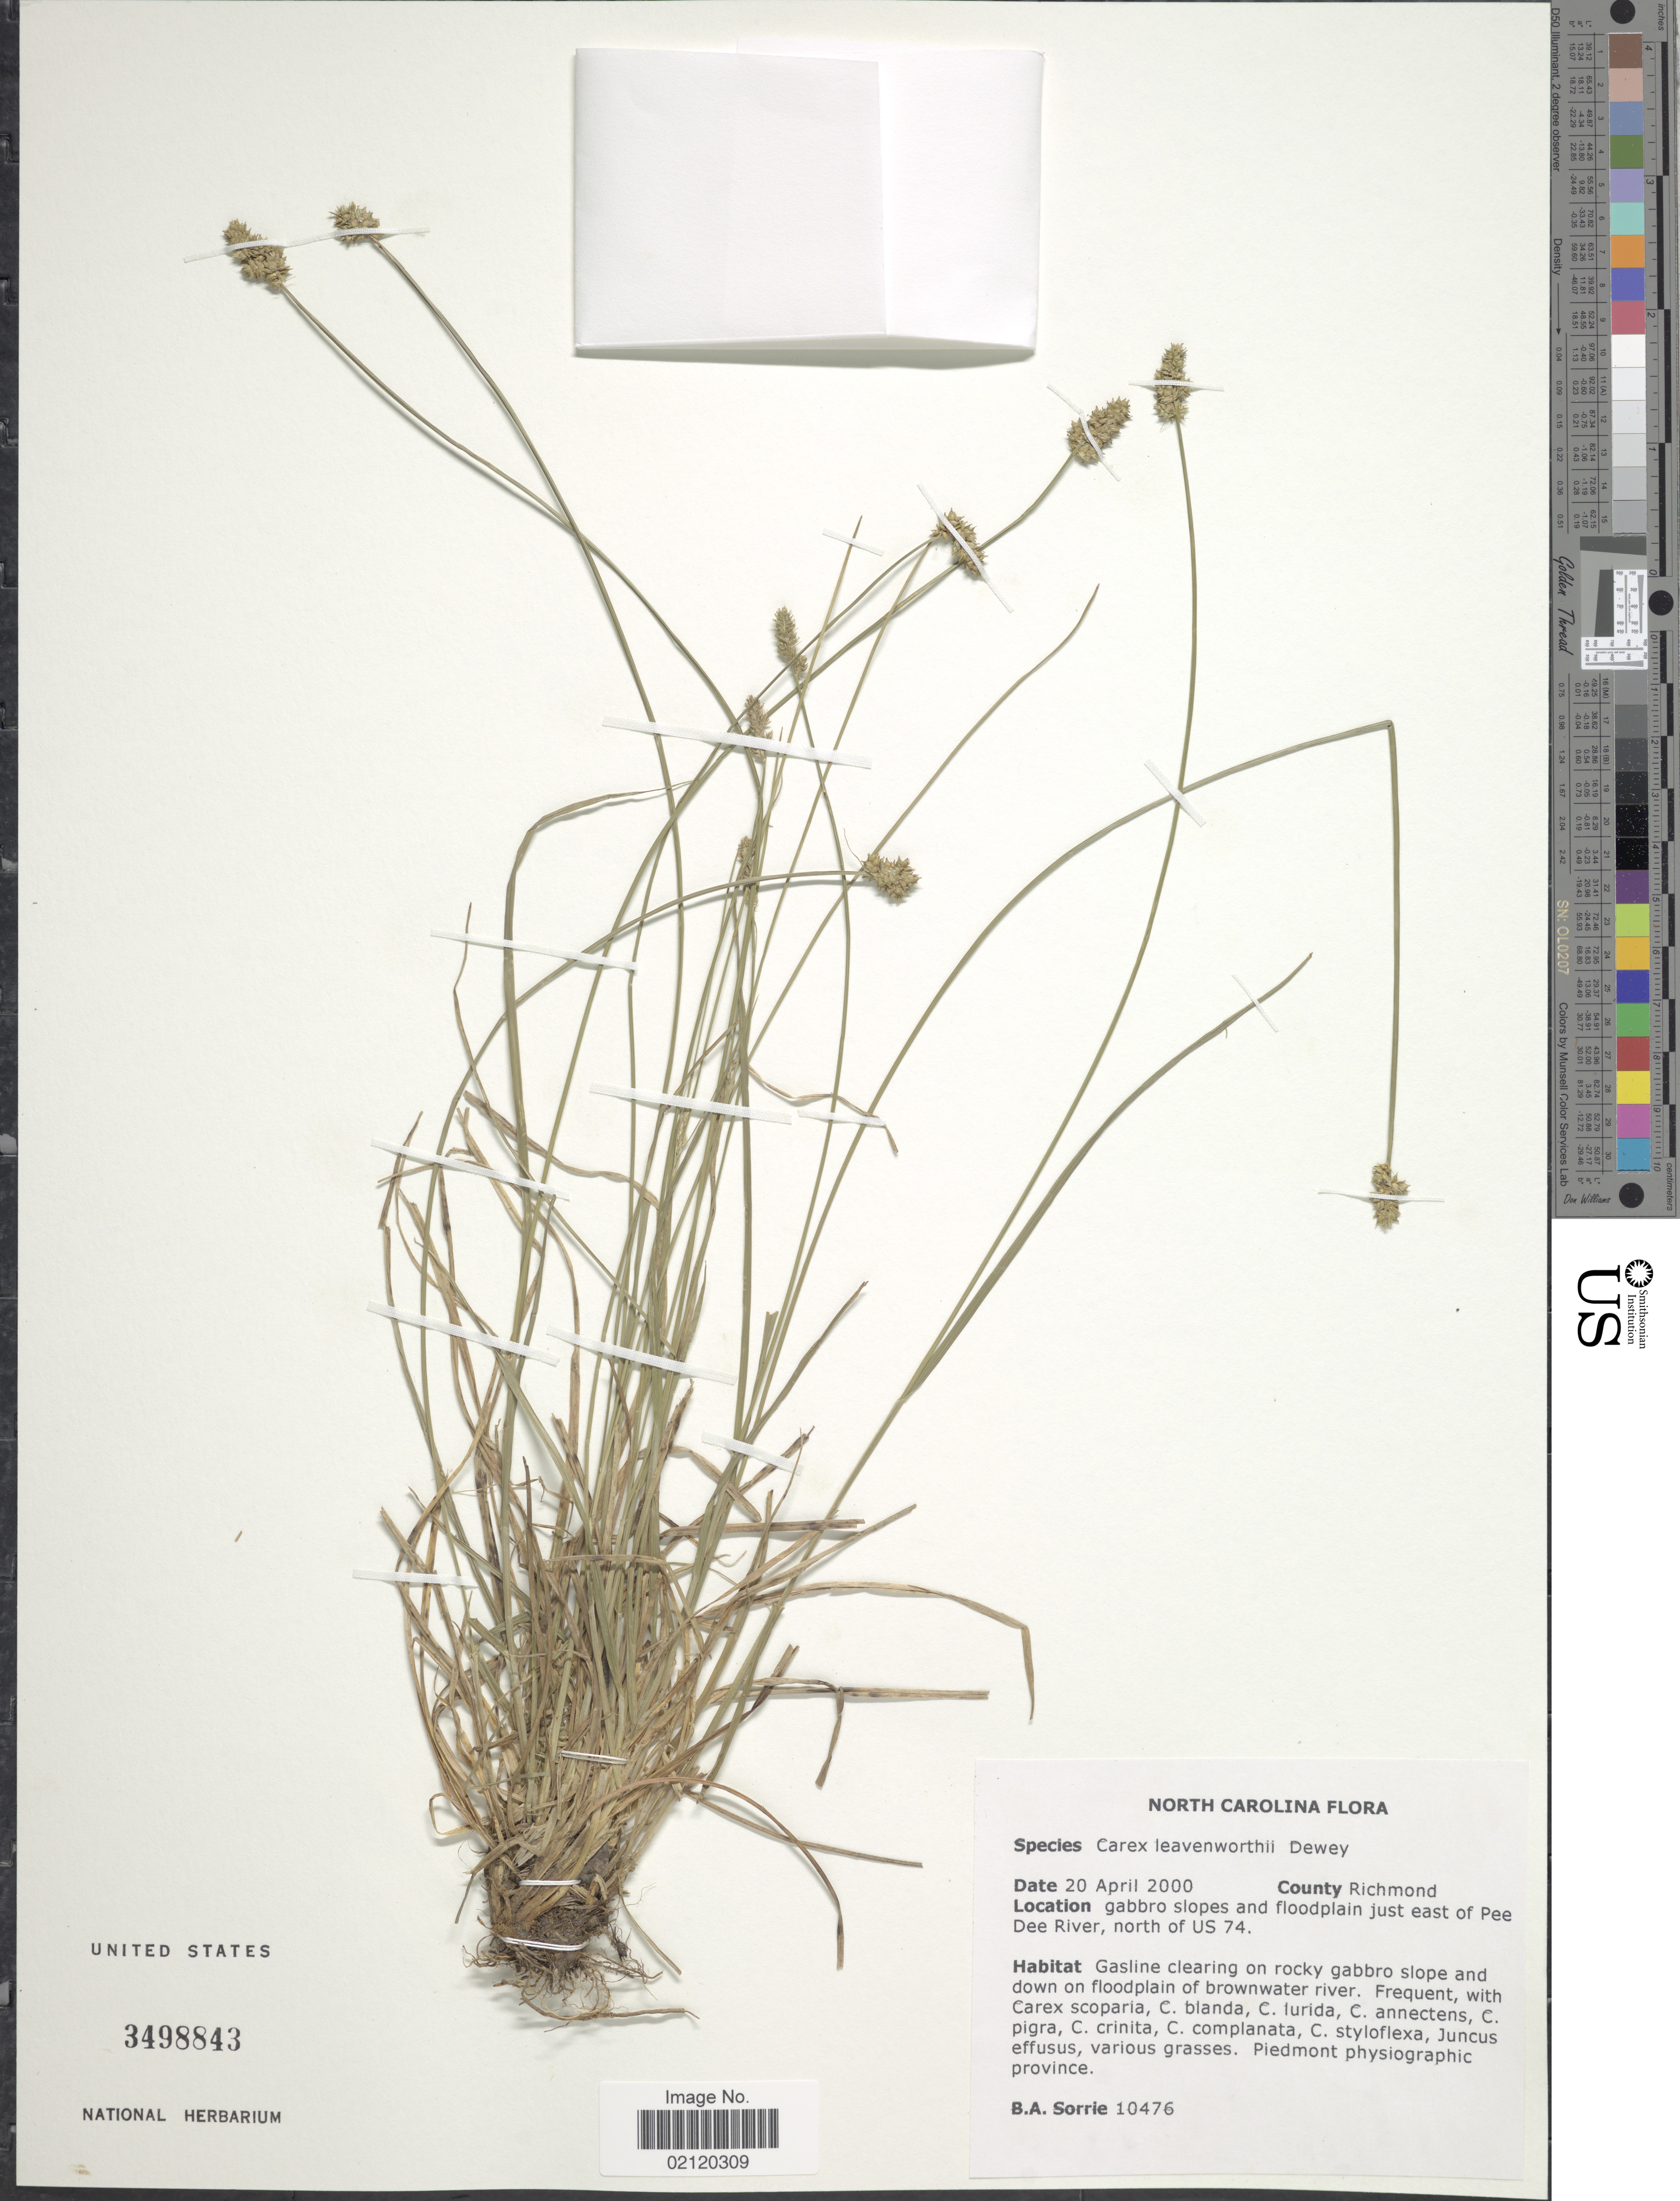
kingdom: Plantae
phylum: Tracheophyta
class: Liliopsida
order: Poales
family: Cyperaceae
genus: Carex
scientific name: Carex leavenworthii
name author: Dewey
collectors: B. Sorrie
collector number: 10476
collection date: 2000-04-20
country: United States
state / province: North Carolina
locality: County Richmond, gabbro slopes and floodplain just east of Pee Dee River, north of US 74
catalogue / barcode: US 3498843